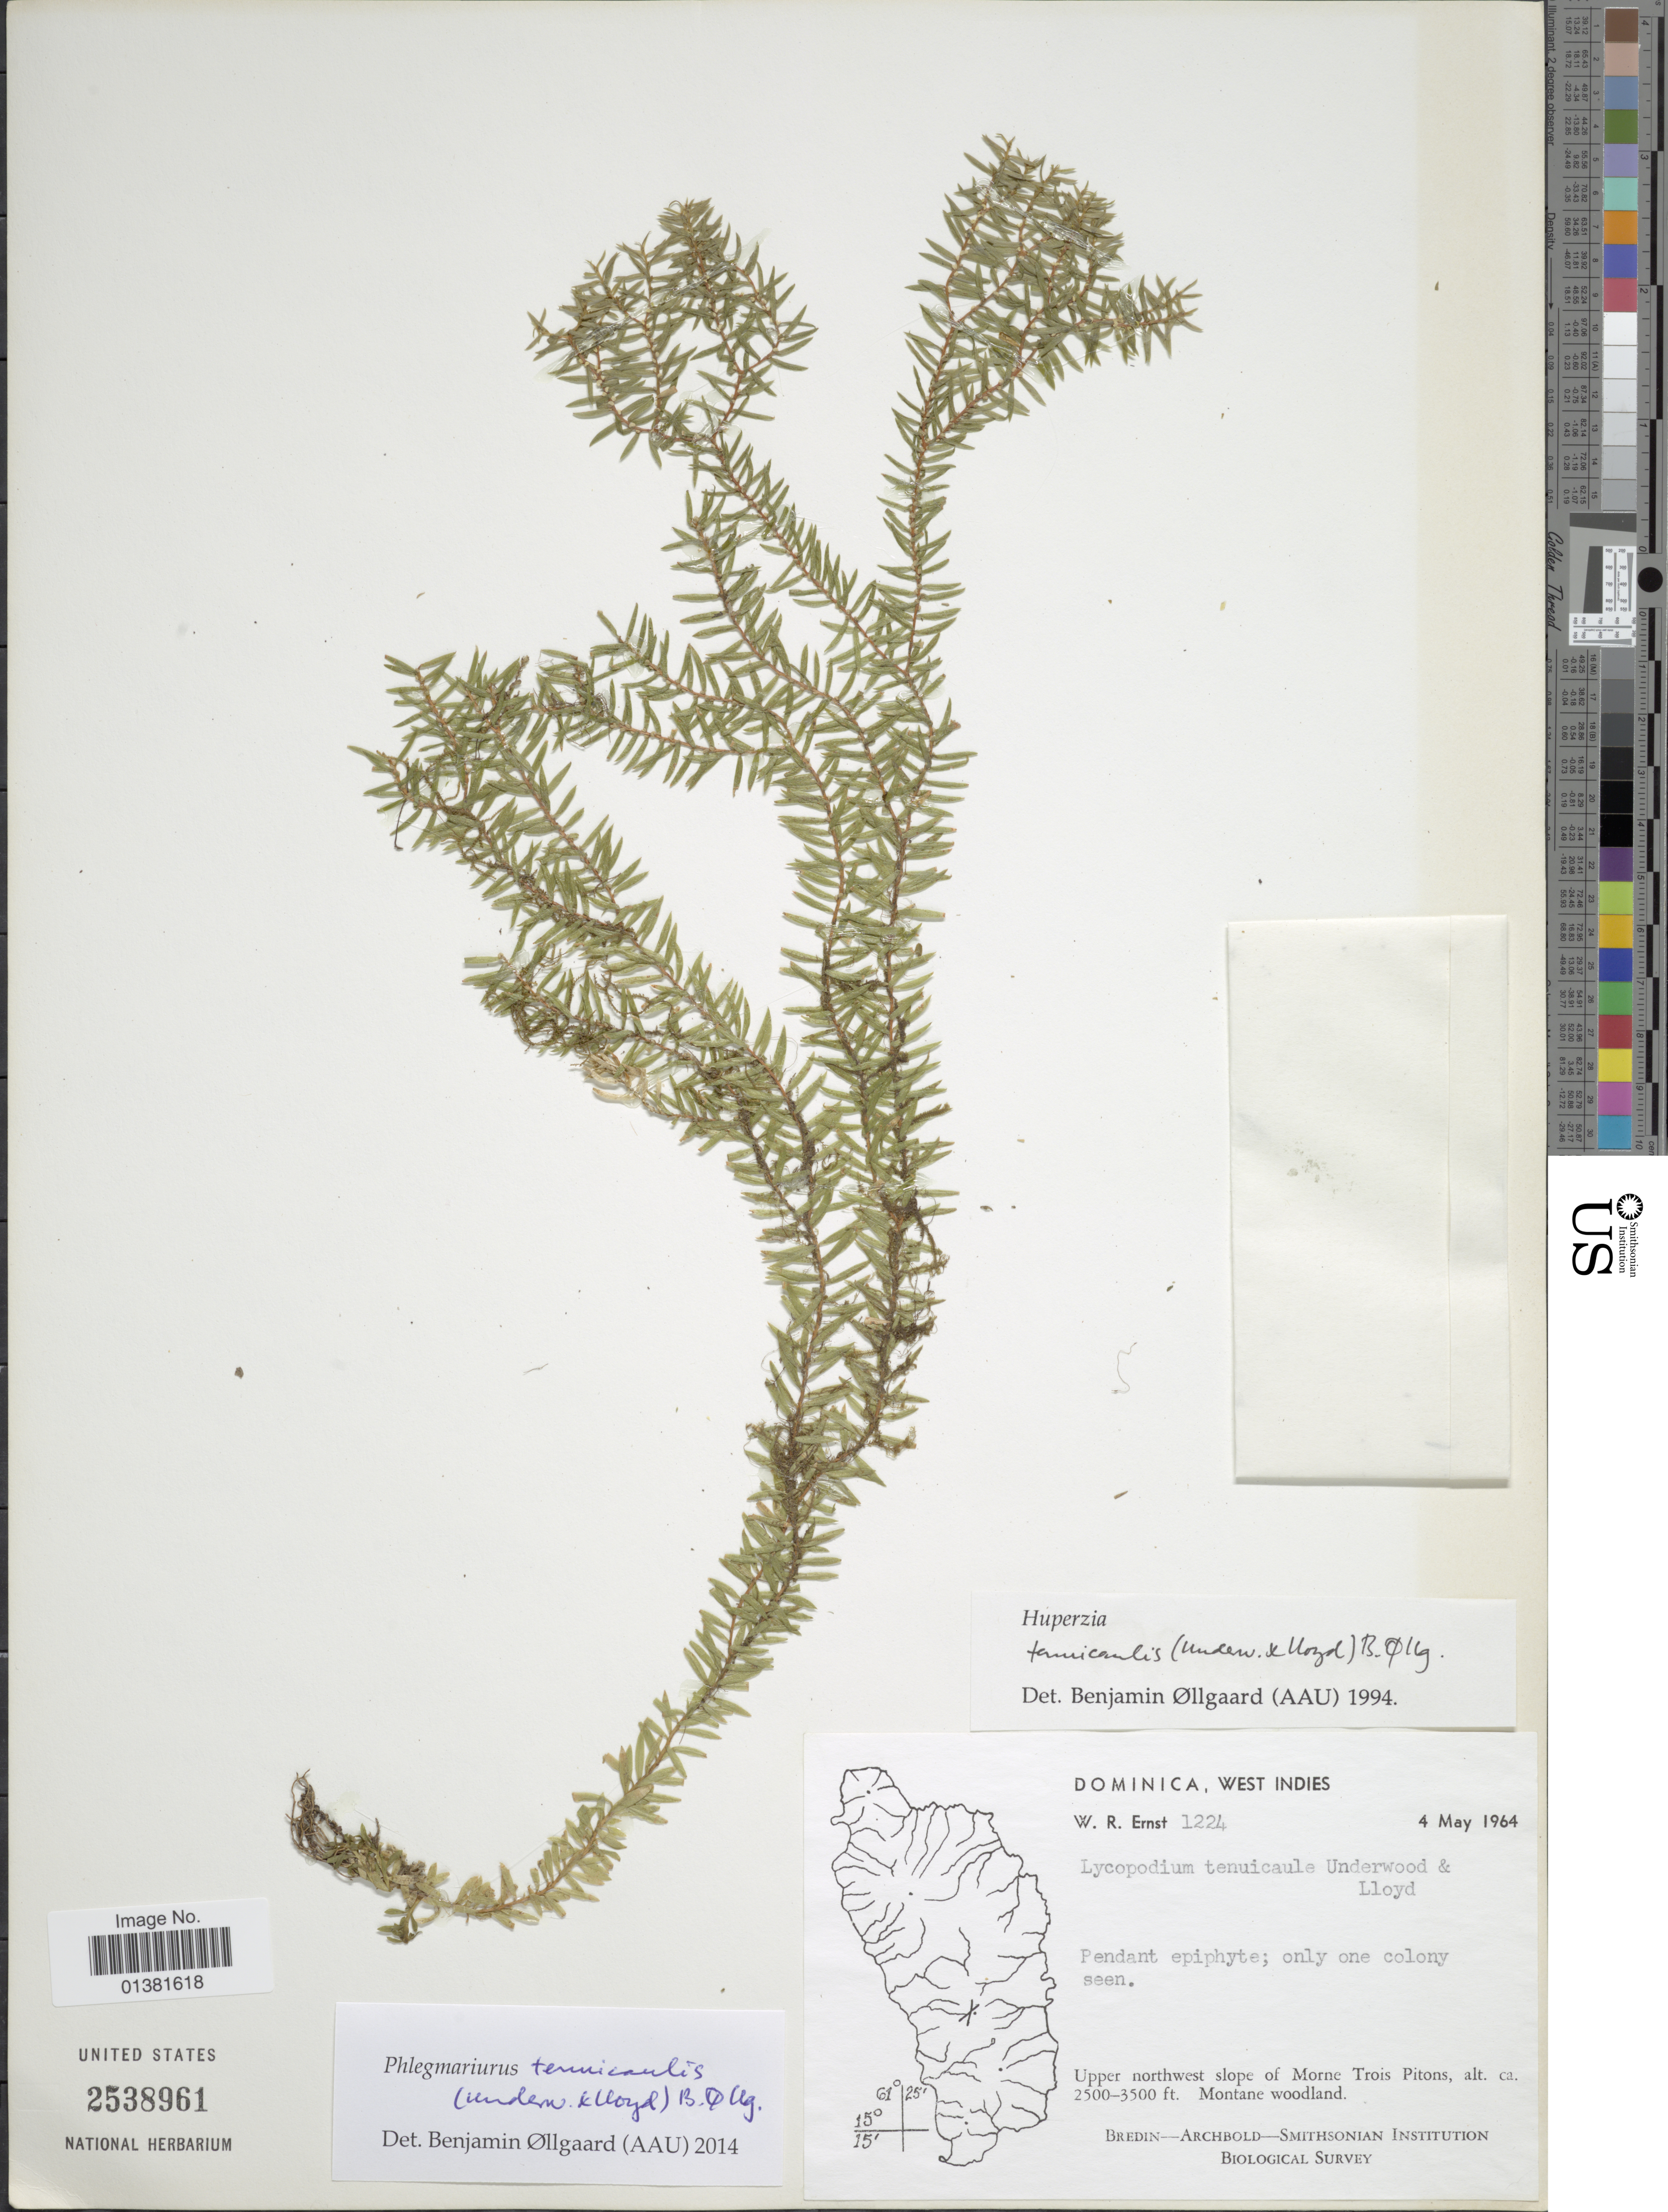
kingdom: Plantae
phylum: Tracheophyta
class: Lycopodiopsida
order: Lycopodiales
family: Lycopodiaceae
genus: Phlegmariurus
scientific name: Phlegmariurus tenuicaulis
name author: (Underw. & F.E. Lloyd) B. Øllg.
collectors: W. R. Ernst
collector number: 1224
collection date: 1964-05-04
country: Dominica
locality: West Indies, Upper northwest of Morne Trois Pitons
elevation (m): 762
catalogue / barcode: US 2538961